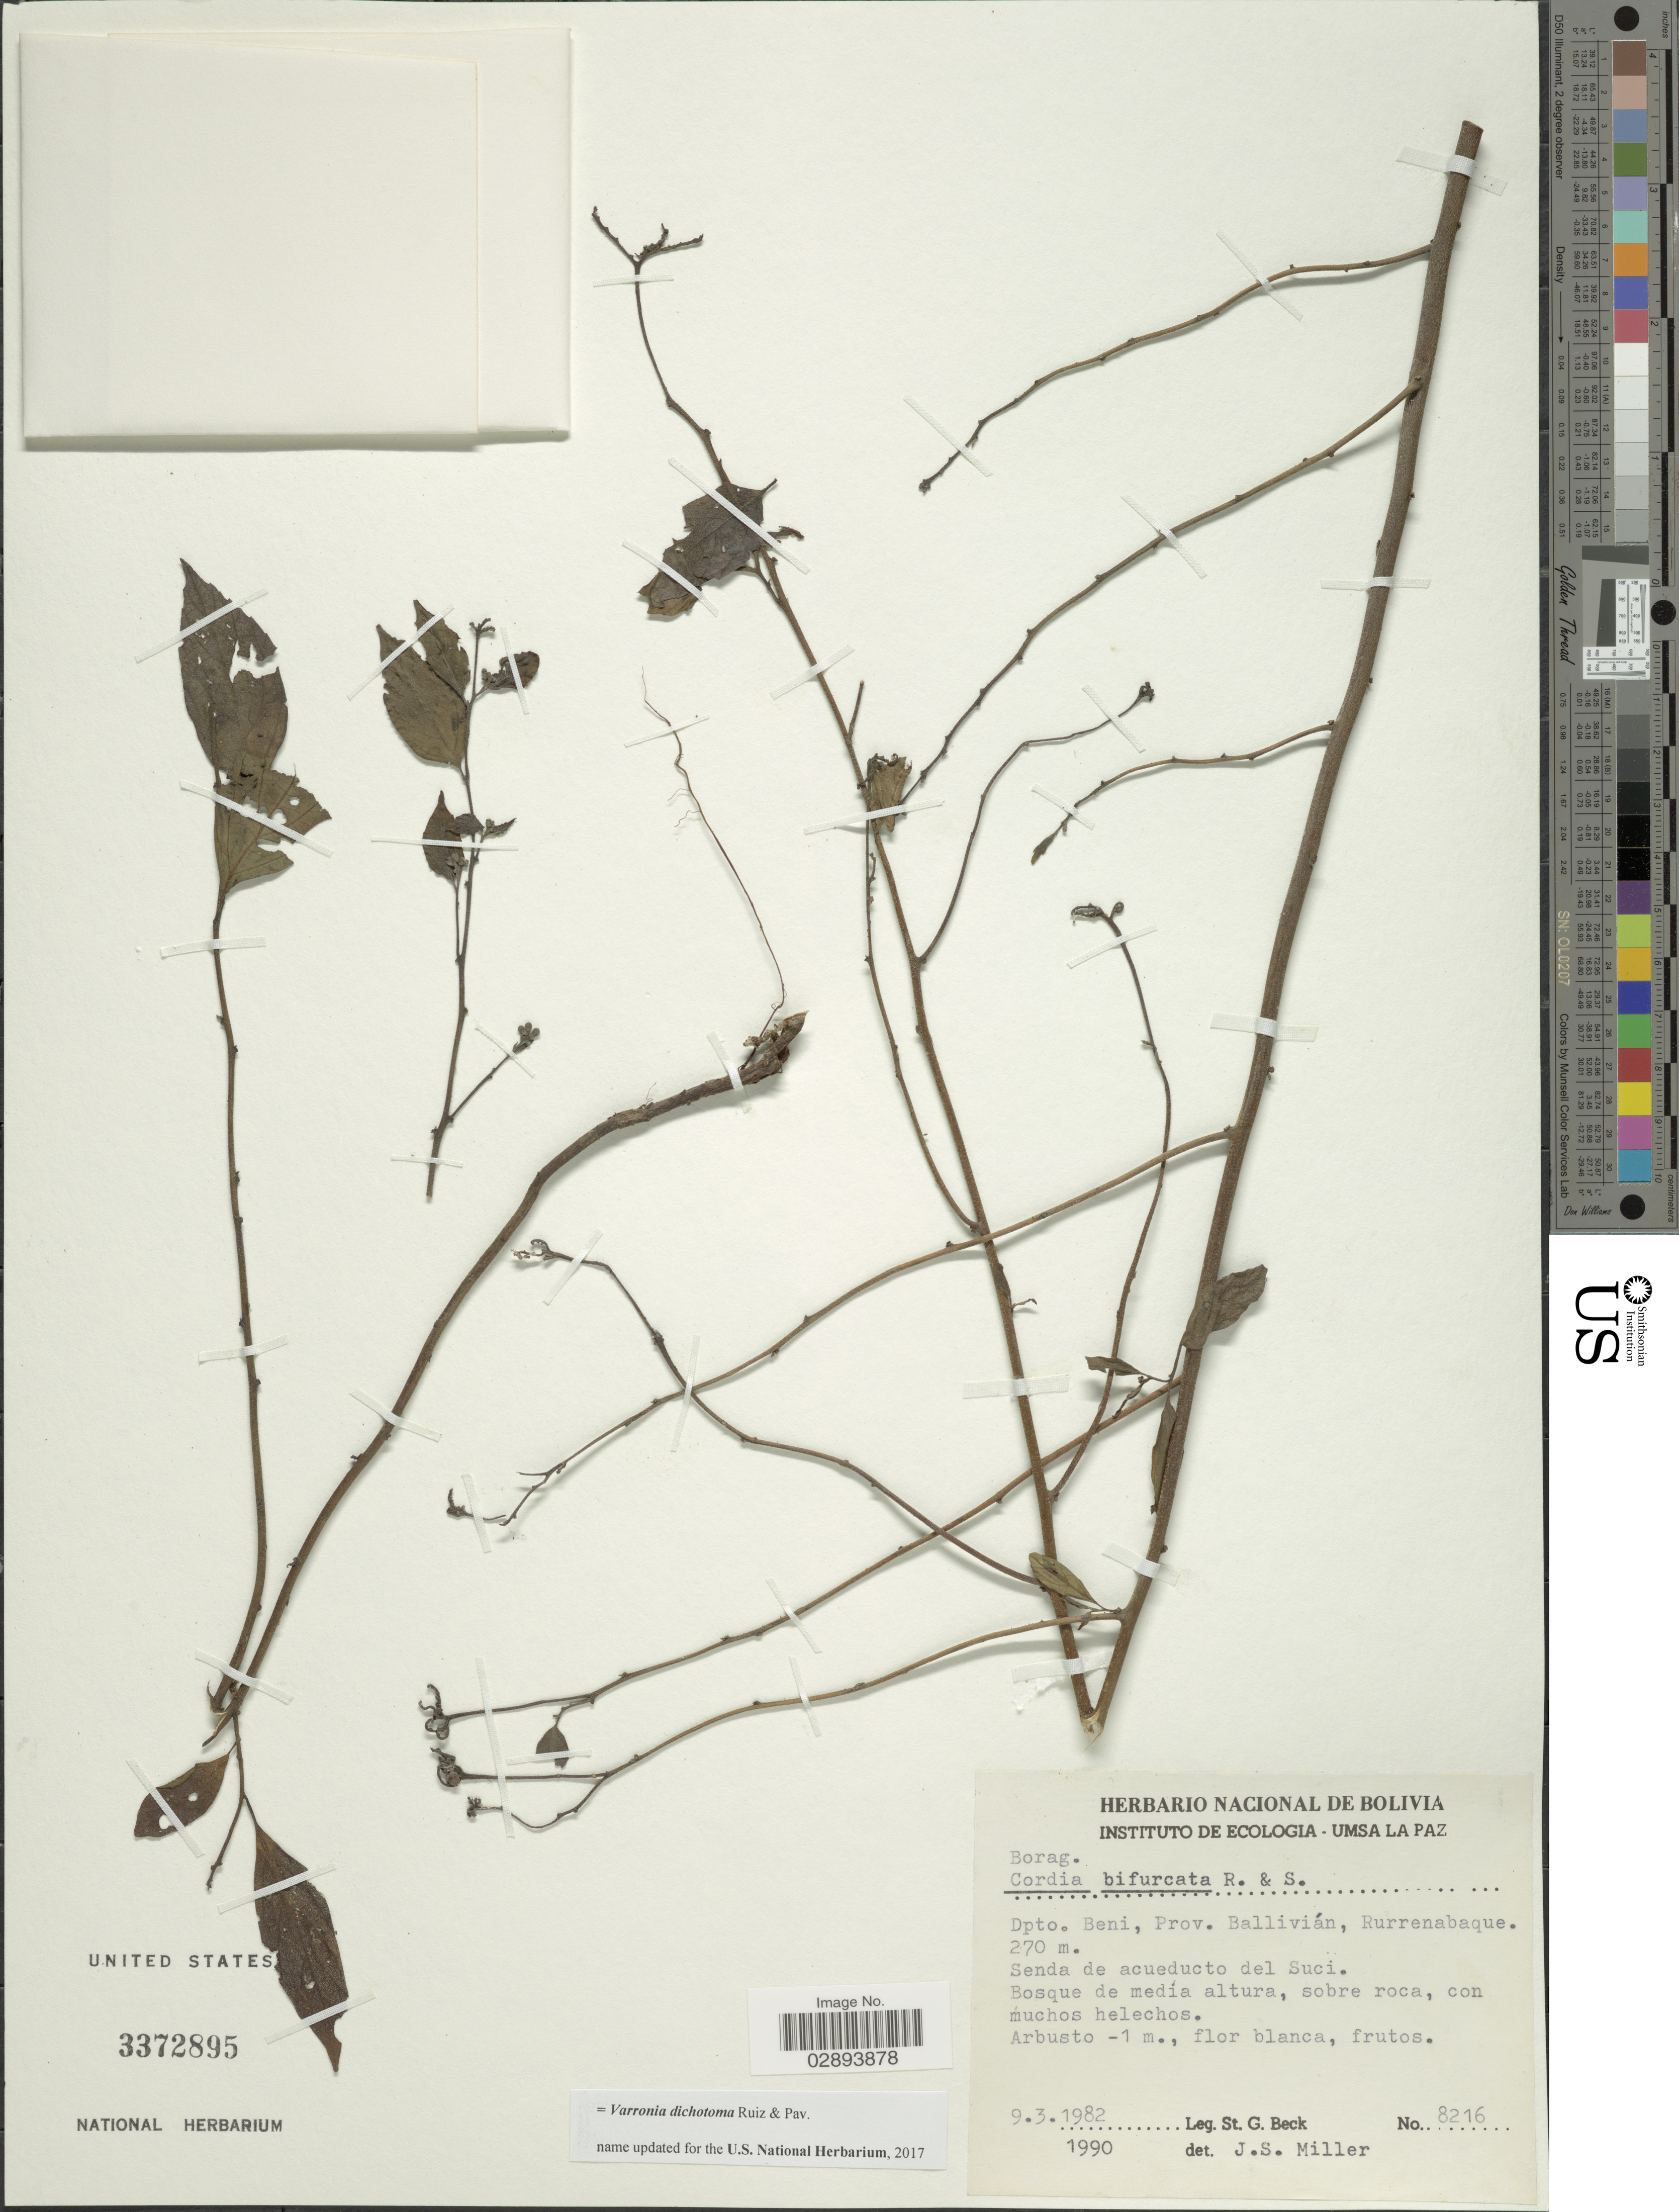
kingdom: Plantae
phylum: Tracheophyta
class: Magnoliopsida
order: Boraginales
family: Cordiaceae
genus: Varronia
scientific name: Varronia dichotoma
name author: Ruiz & Pav.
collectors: S. G. Beck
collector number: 8216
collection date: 1982-03-09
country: Bolivia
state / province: Beni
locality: Dpto. Beni, Prov. Ballivián, Rurrenabaque, Senda de acueducto del Suci.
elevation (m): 270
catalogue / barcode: US 3372895